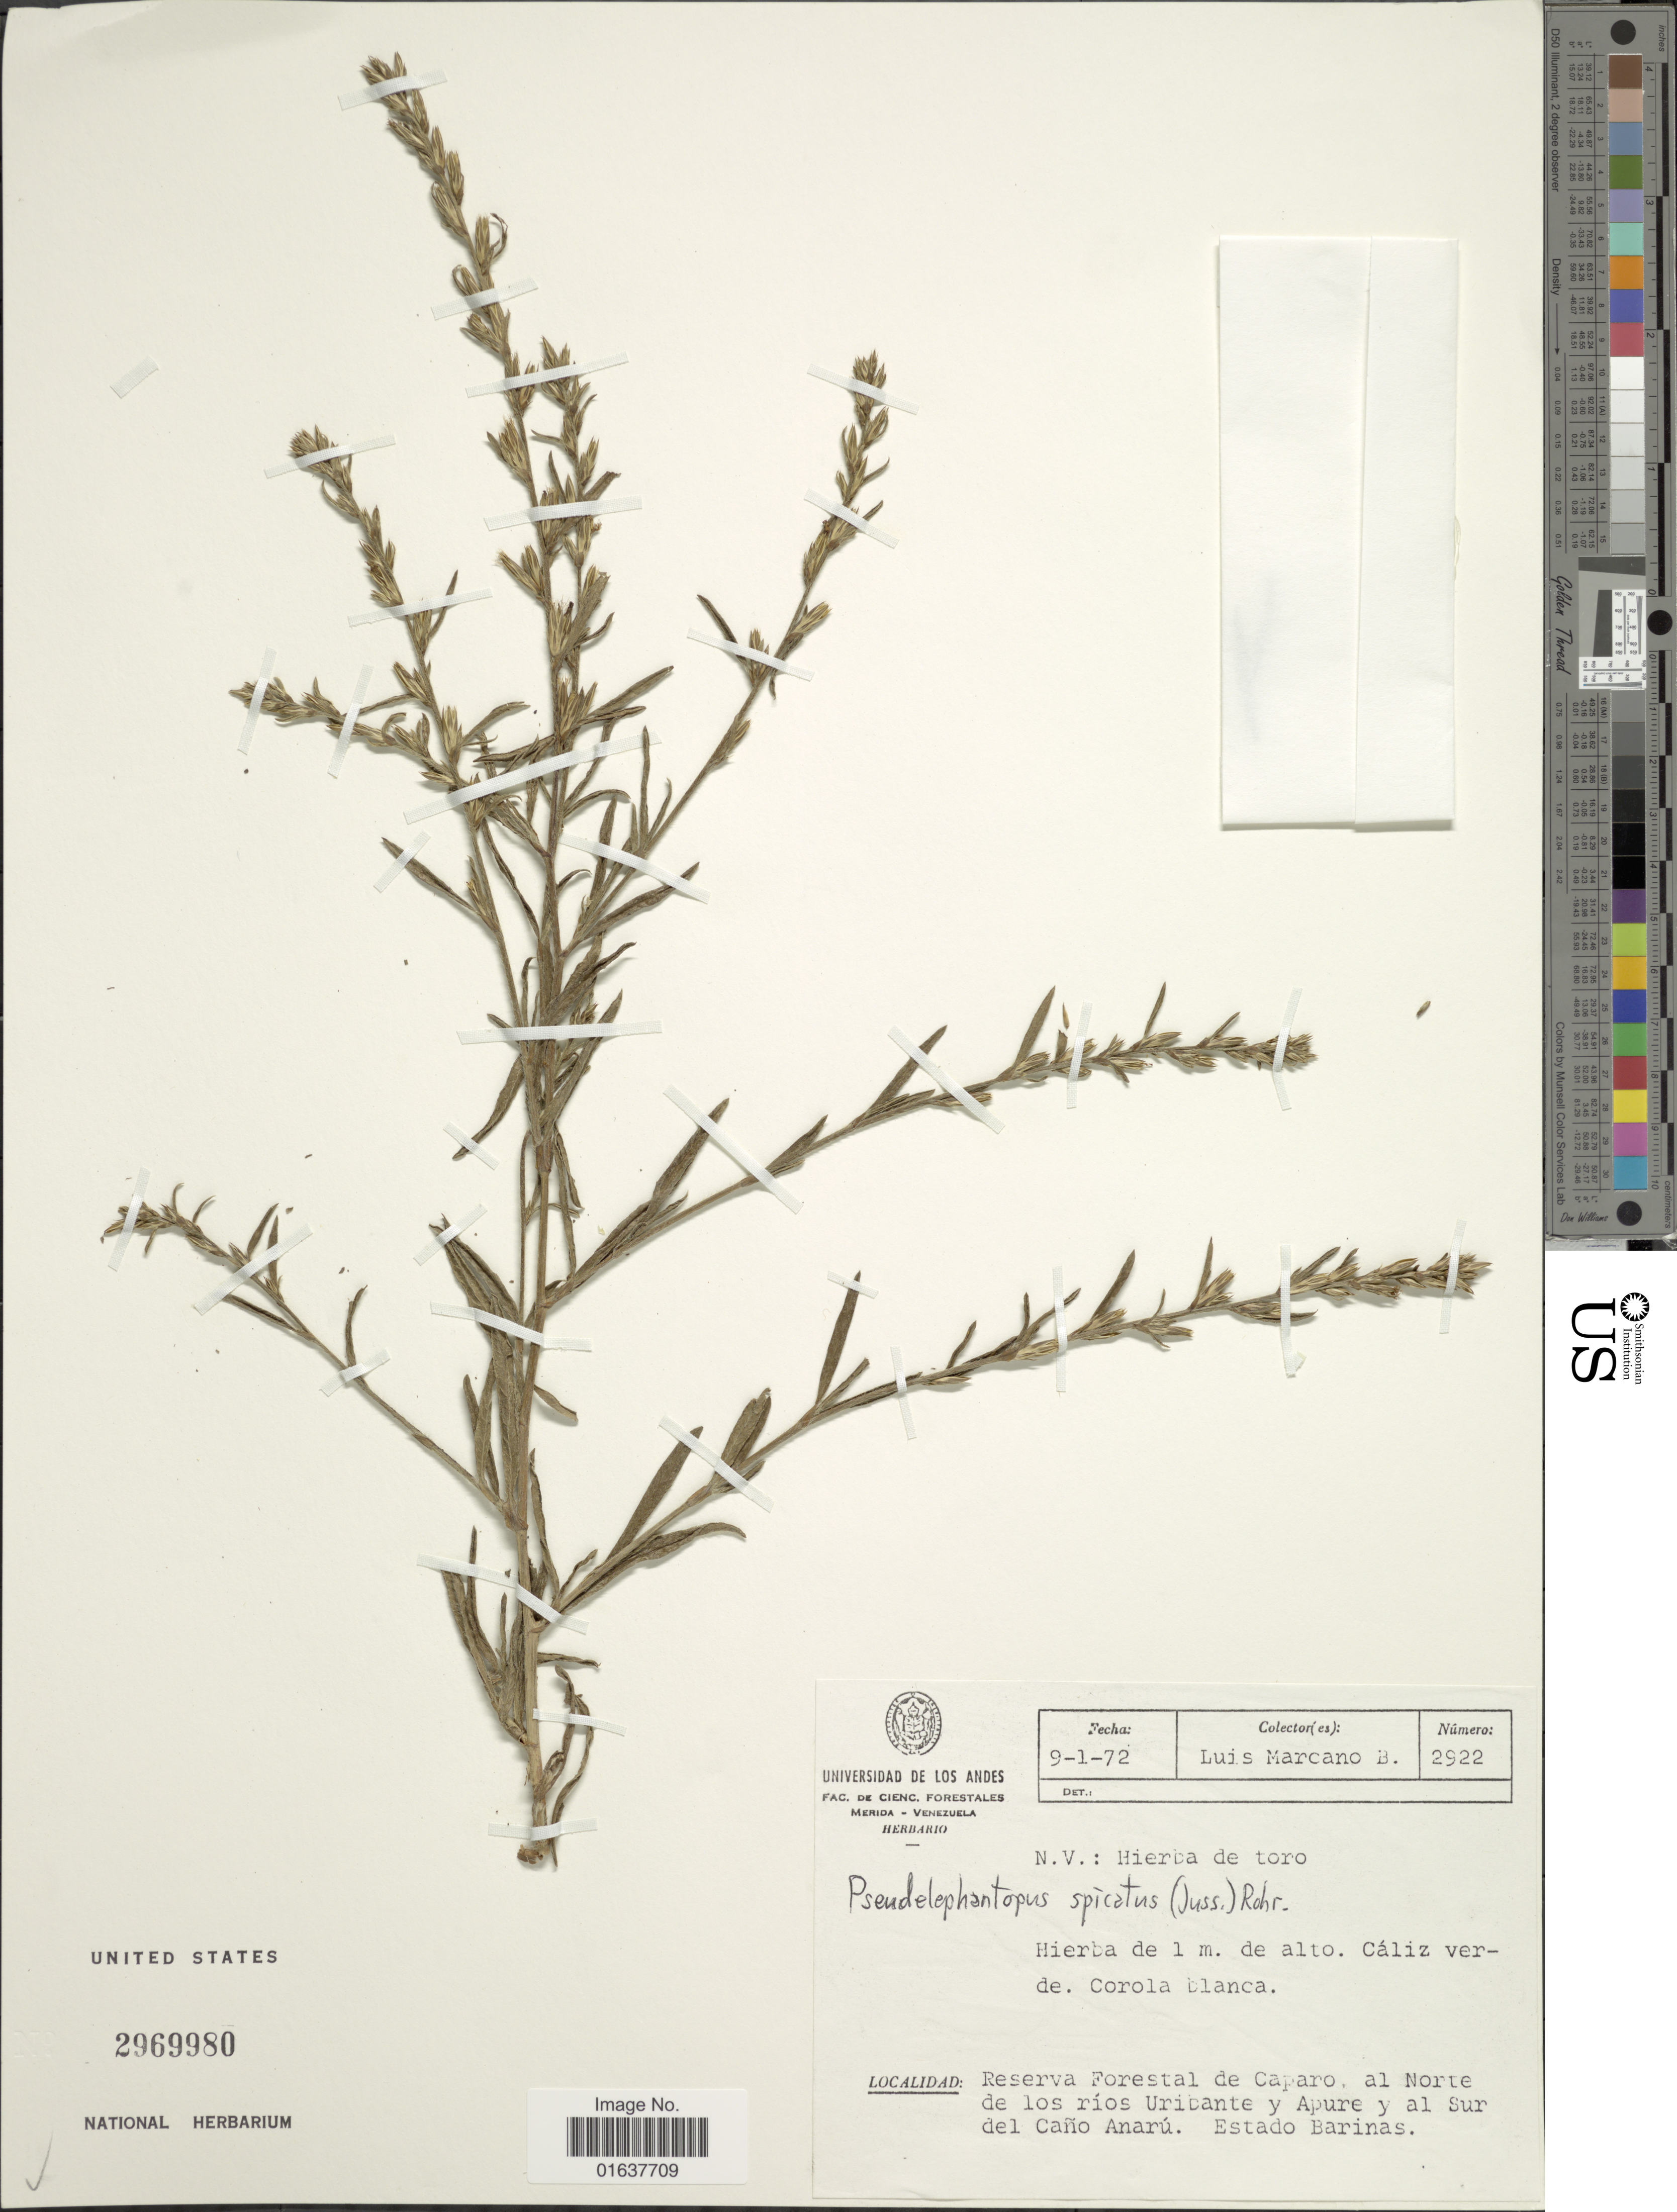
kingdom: Plantae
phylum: Tracheophyta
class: Magnoliopsida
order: Asterales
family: Asteraceae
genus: Pseudelephantopus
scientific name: Pseudelephantopus spicatus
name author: (Juss. ex Aubl.) C.F. Baker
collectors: L. Marcano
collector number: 2922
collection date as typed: Transcribed d/m/y: 9/1/72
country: Venezuela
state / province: Mérida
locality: Reserva Forestal de Caparo, al Norte de los rios Uribante y Apure y al Sur del Cano Anaru. Estado Barinas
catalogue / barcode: US 2969980